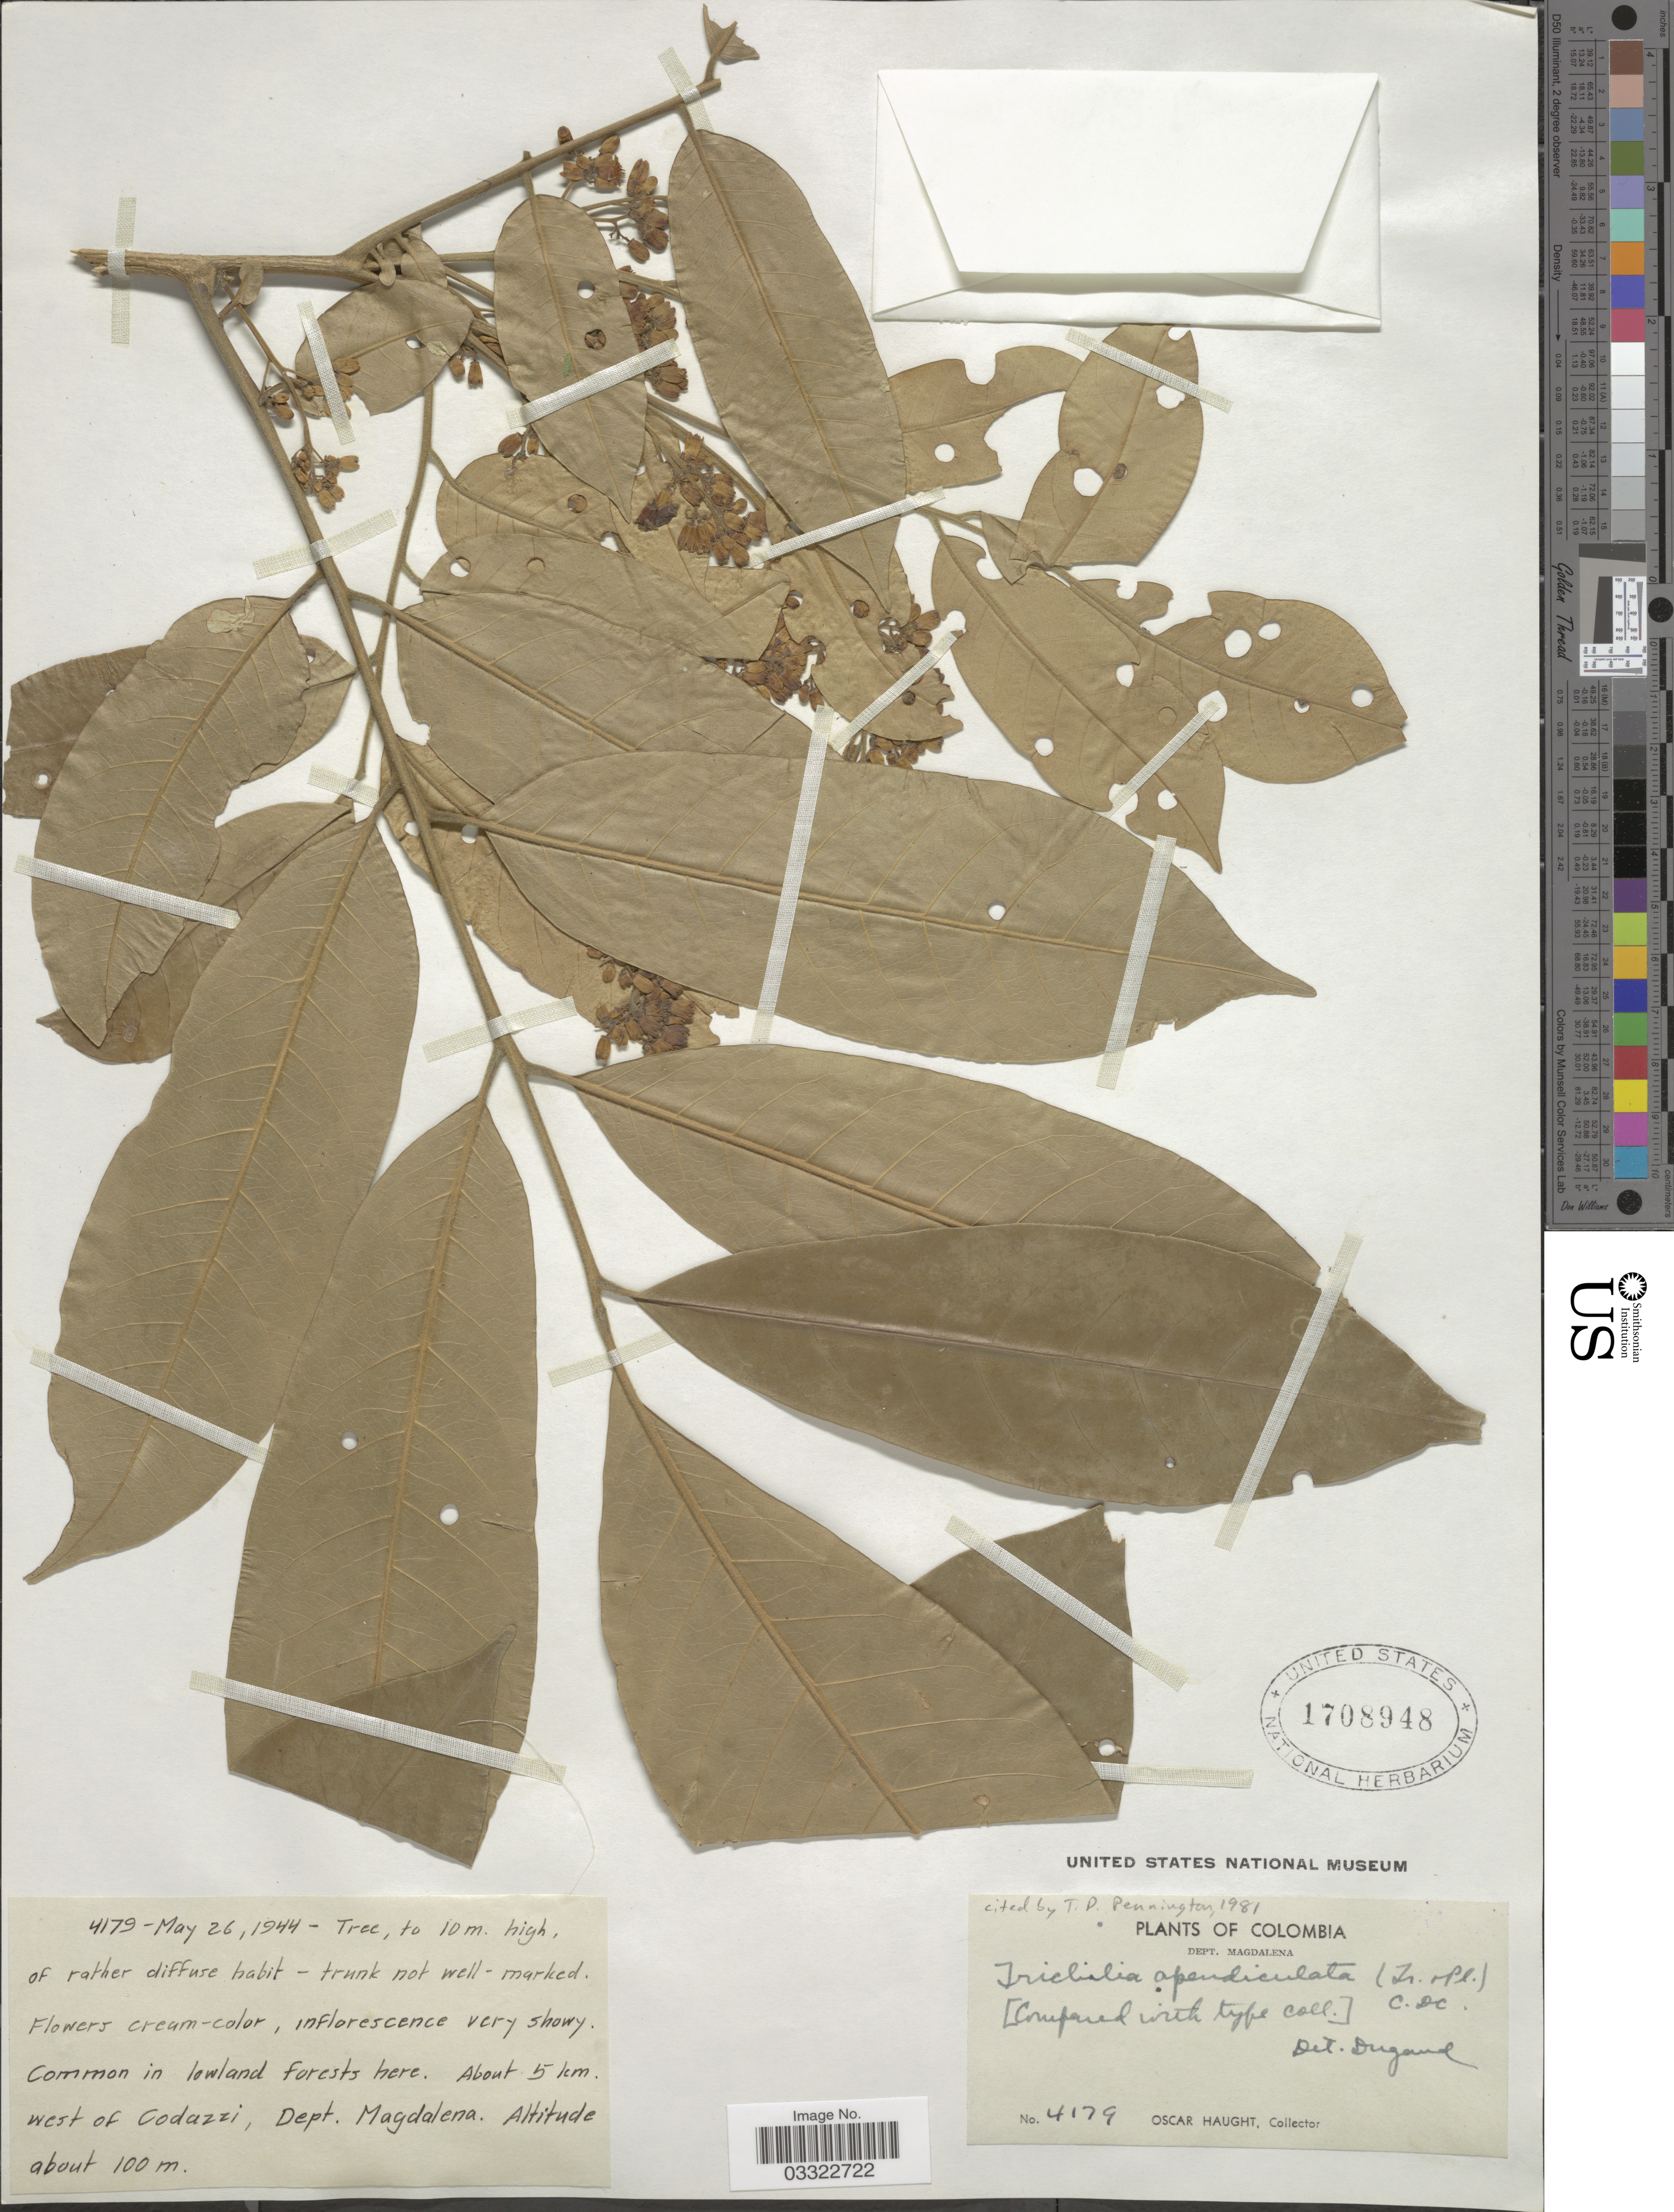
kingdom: Plantae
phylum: Tracheophyta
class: Magnoliopsida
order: Sapindales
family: Meliaceae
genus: Trichilia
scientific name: Trichilia appendiculata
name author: (Triana & Planch.) C. DC.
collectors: O. Haught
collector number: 4179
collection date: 1944-05-26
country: Colombia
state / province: Magdalena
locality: About 5 km. west of Codazzi, Dept. Magdalena.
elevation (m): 100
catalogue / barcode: US 1708948